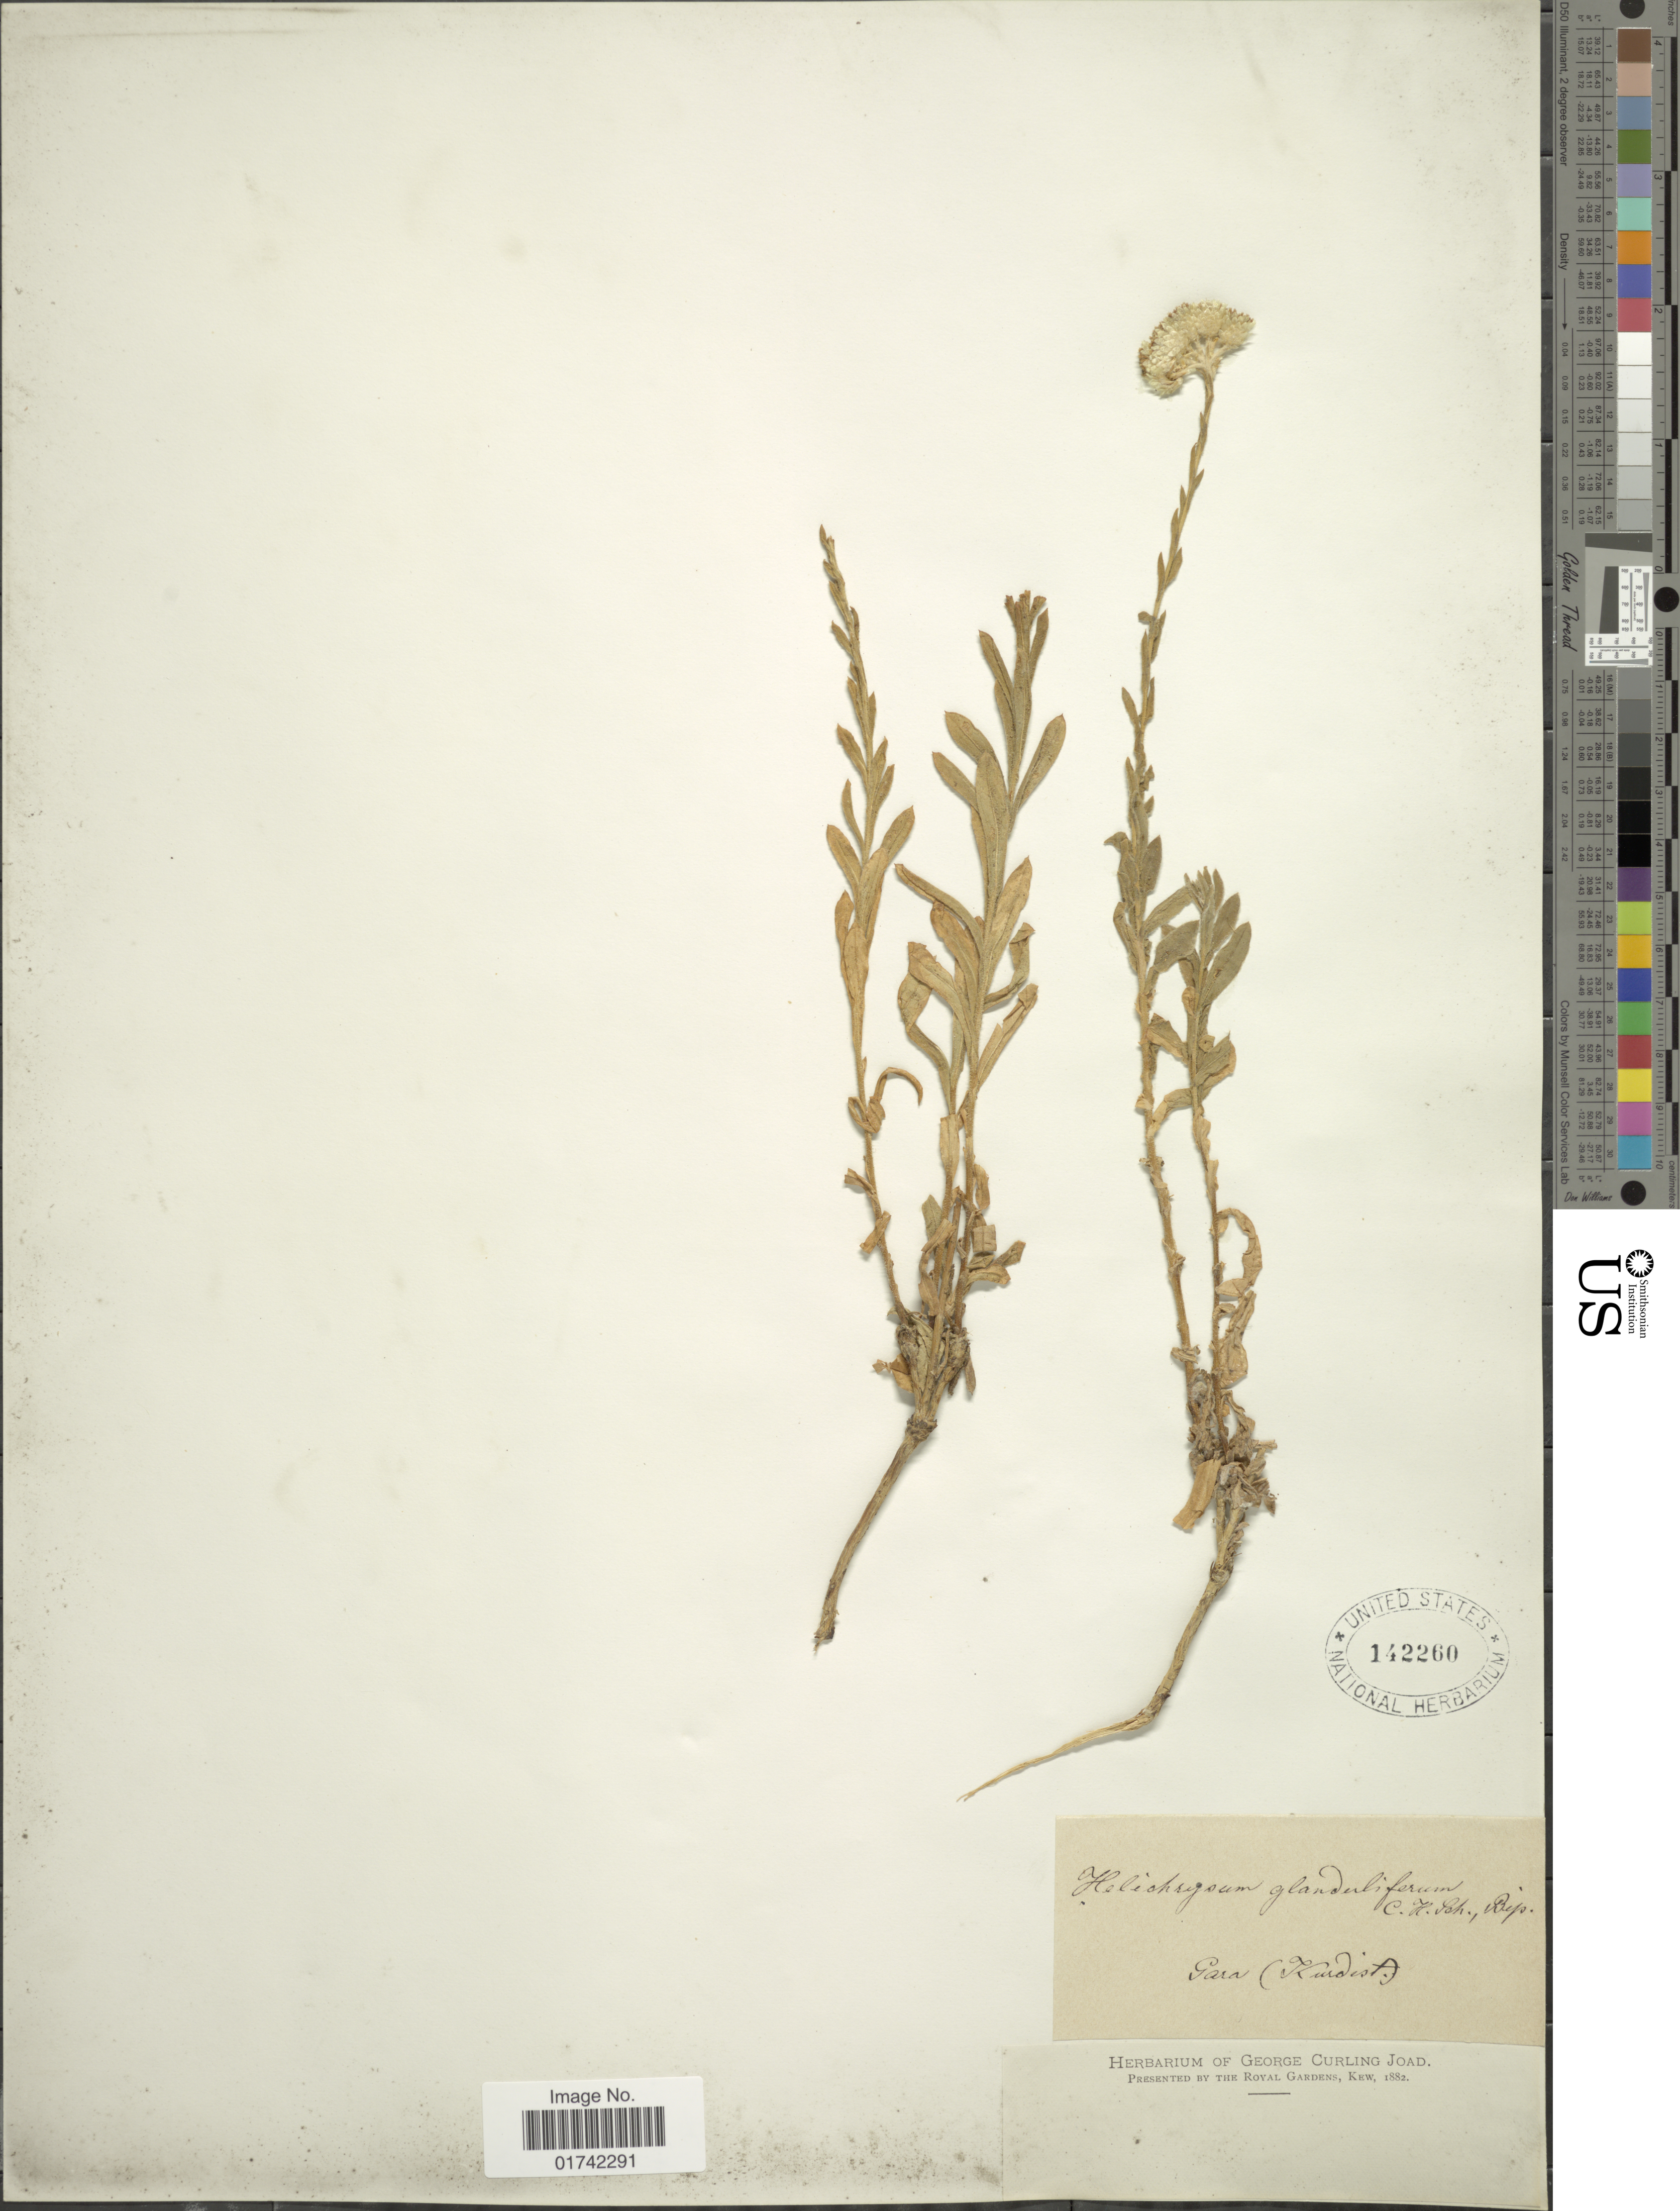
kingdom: Plantae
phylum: Tracheophyta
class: Magnoliopsida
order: Asterales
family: Asteraceae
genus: Helichrysum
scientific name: Helichrysum glanduliferum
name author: Sch. Bip.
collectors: ex herb. George Curling Joad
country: Iran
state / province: Kurdistan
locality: Gara (Kurdist.)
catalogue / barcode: US 142260